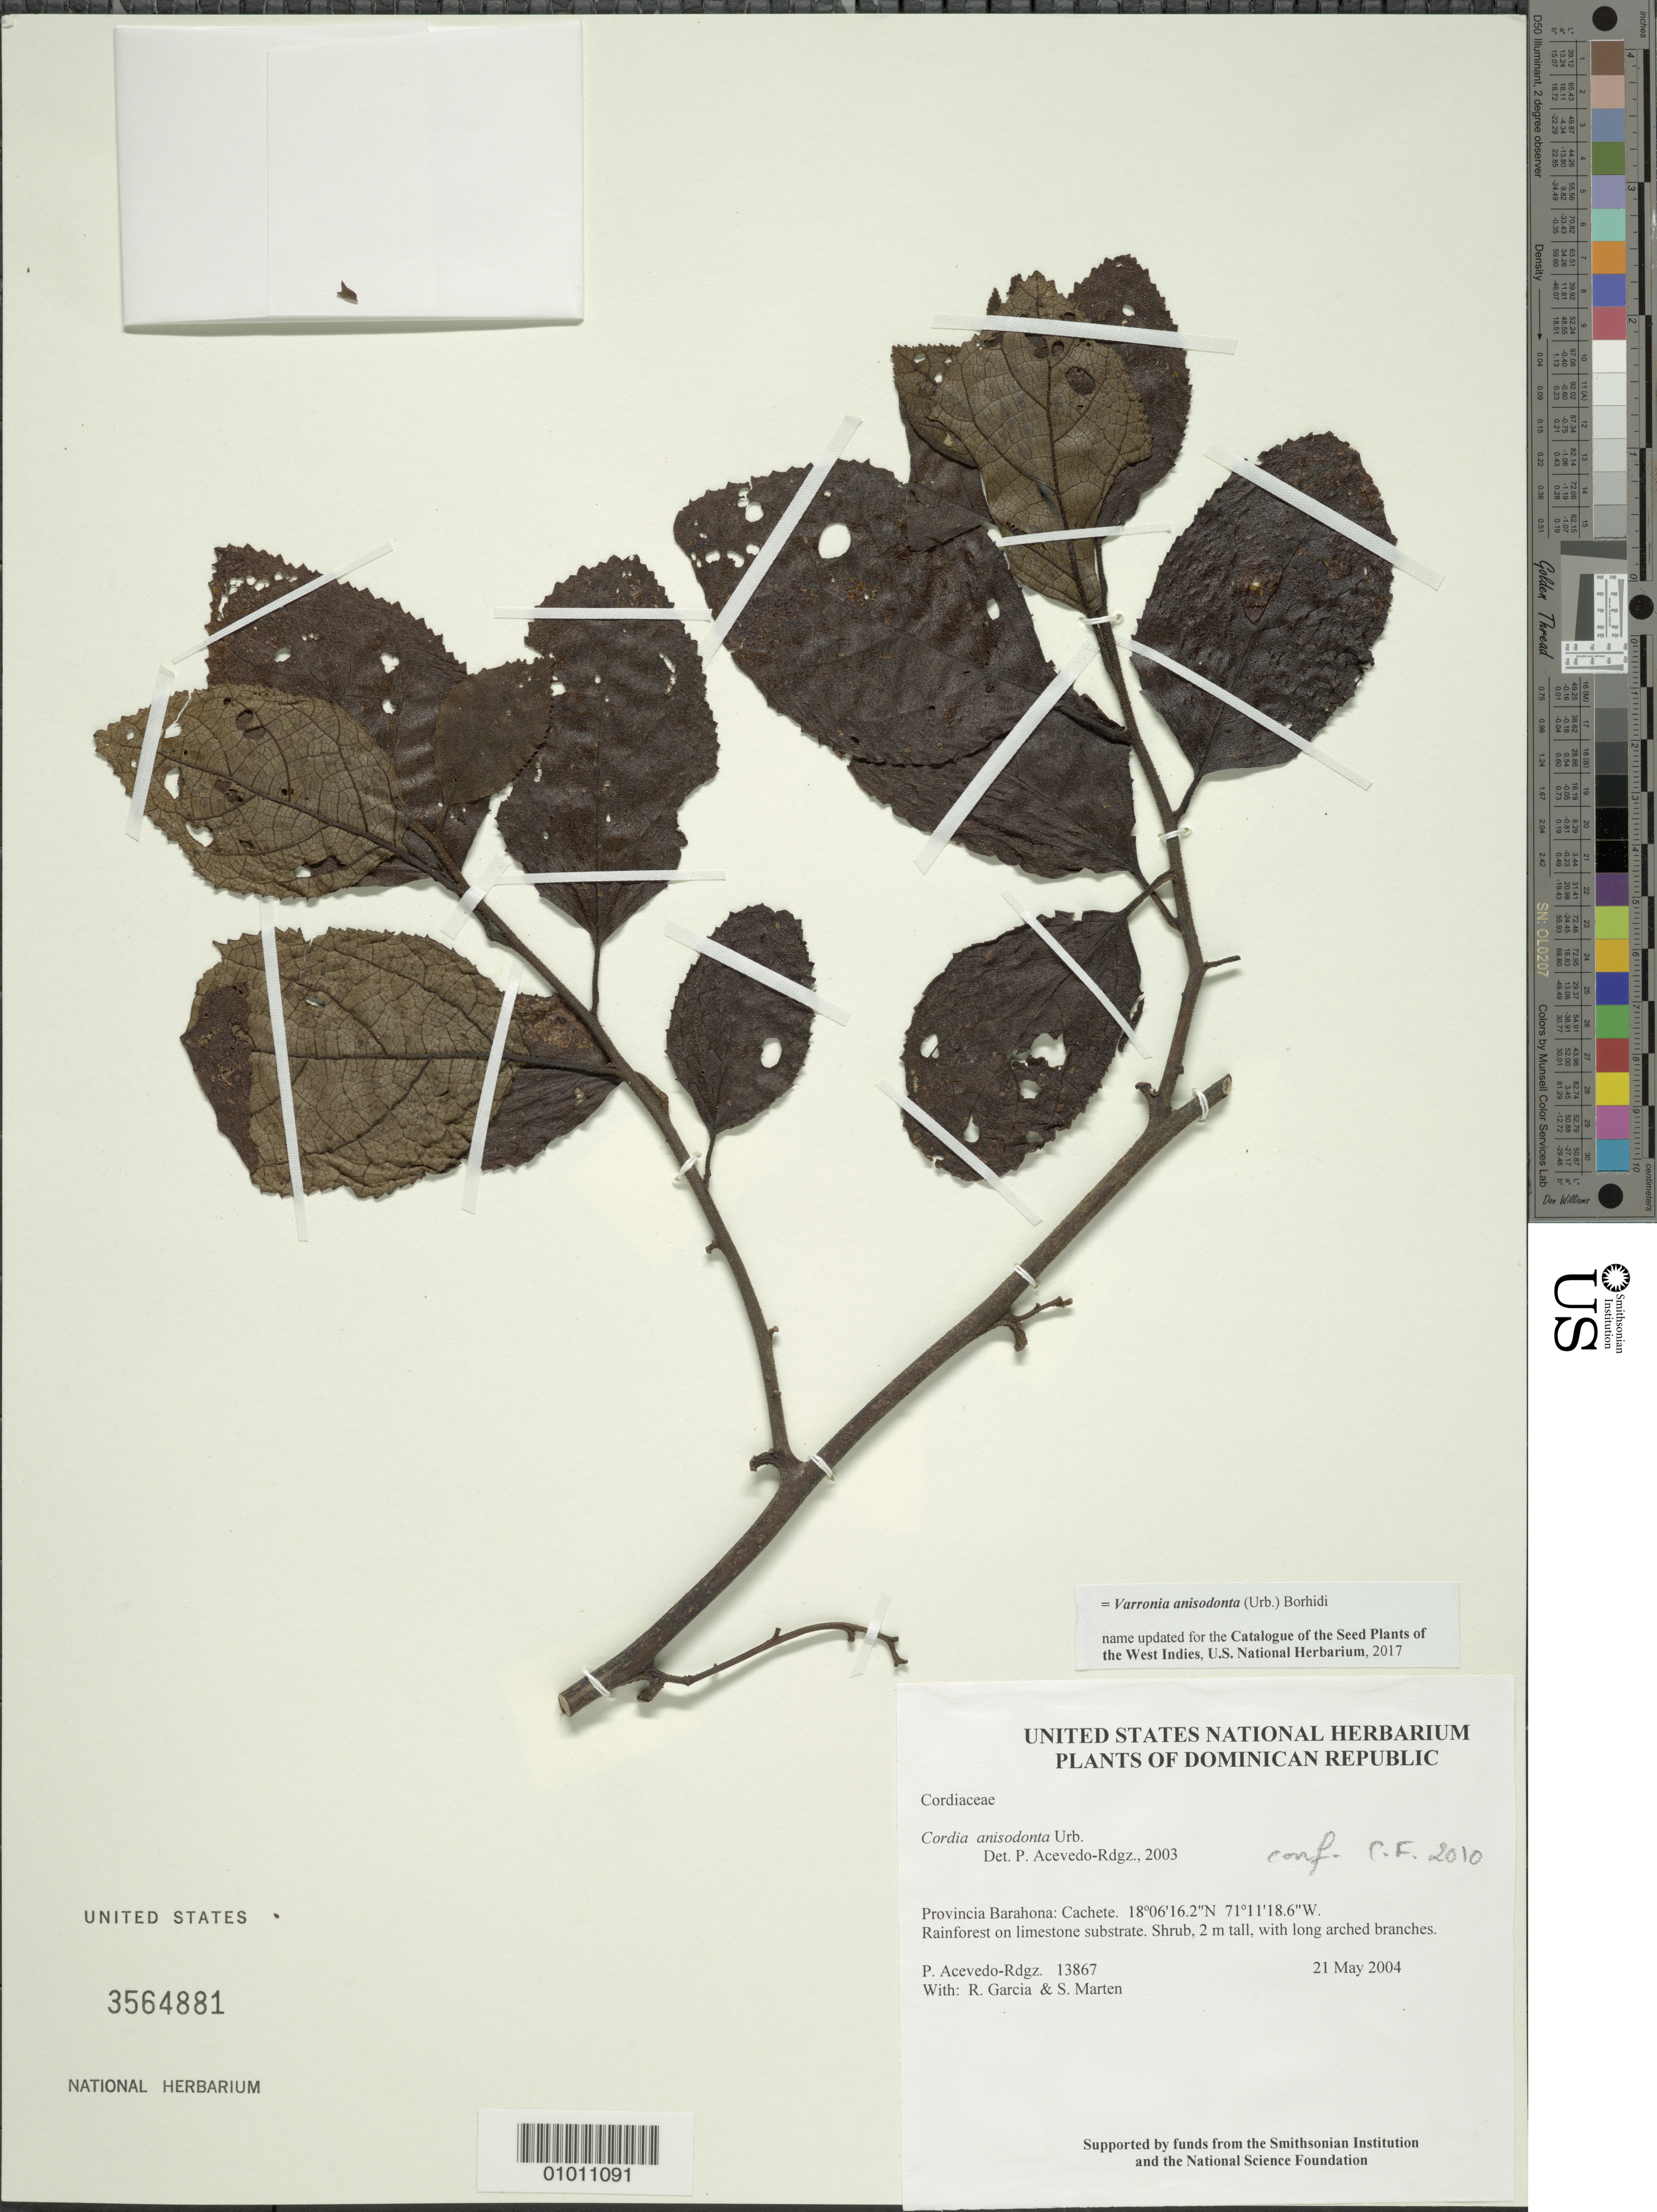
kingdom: Plantae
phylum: Tracheophyta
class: Magnoliopsida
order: Boraginales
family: Cordiaceae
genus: Varronia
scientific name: Varronia anisodonta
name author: (Urb.) Borhidi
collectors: P. Acevedo-Rodr., R. G. García & S. Marten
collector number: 13867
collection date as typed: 21 May 2004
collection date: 2004-05-21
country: Dominican Republic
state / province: Barahona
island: Hispaniola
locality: Provincia Barahona: Cachete.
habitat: Rainforest on limestone substrate.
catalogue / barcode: US 3564881